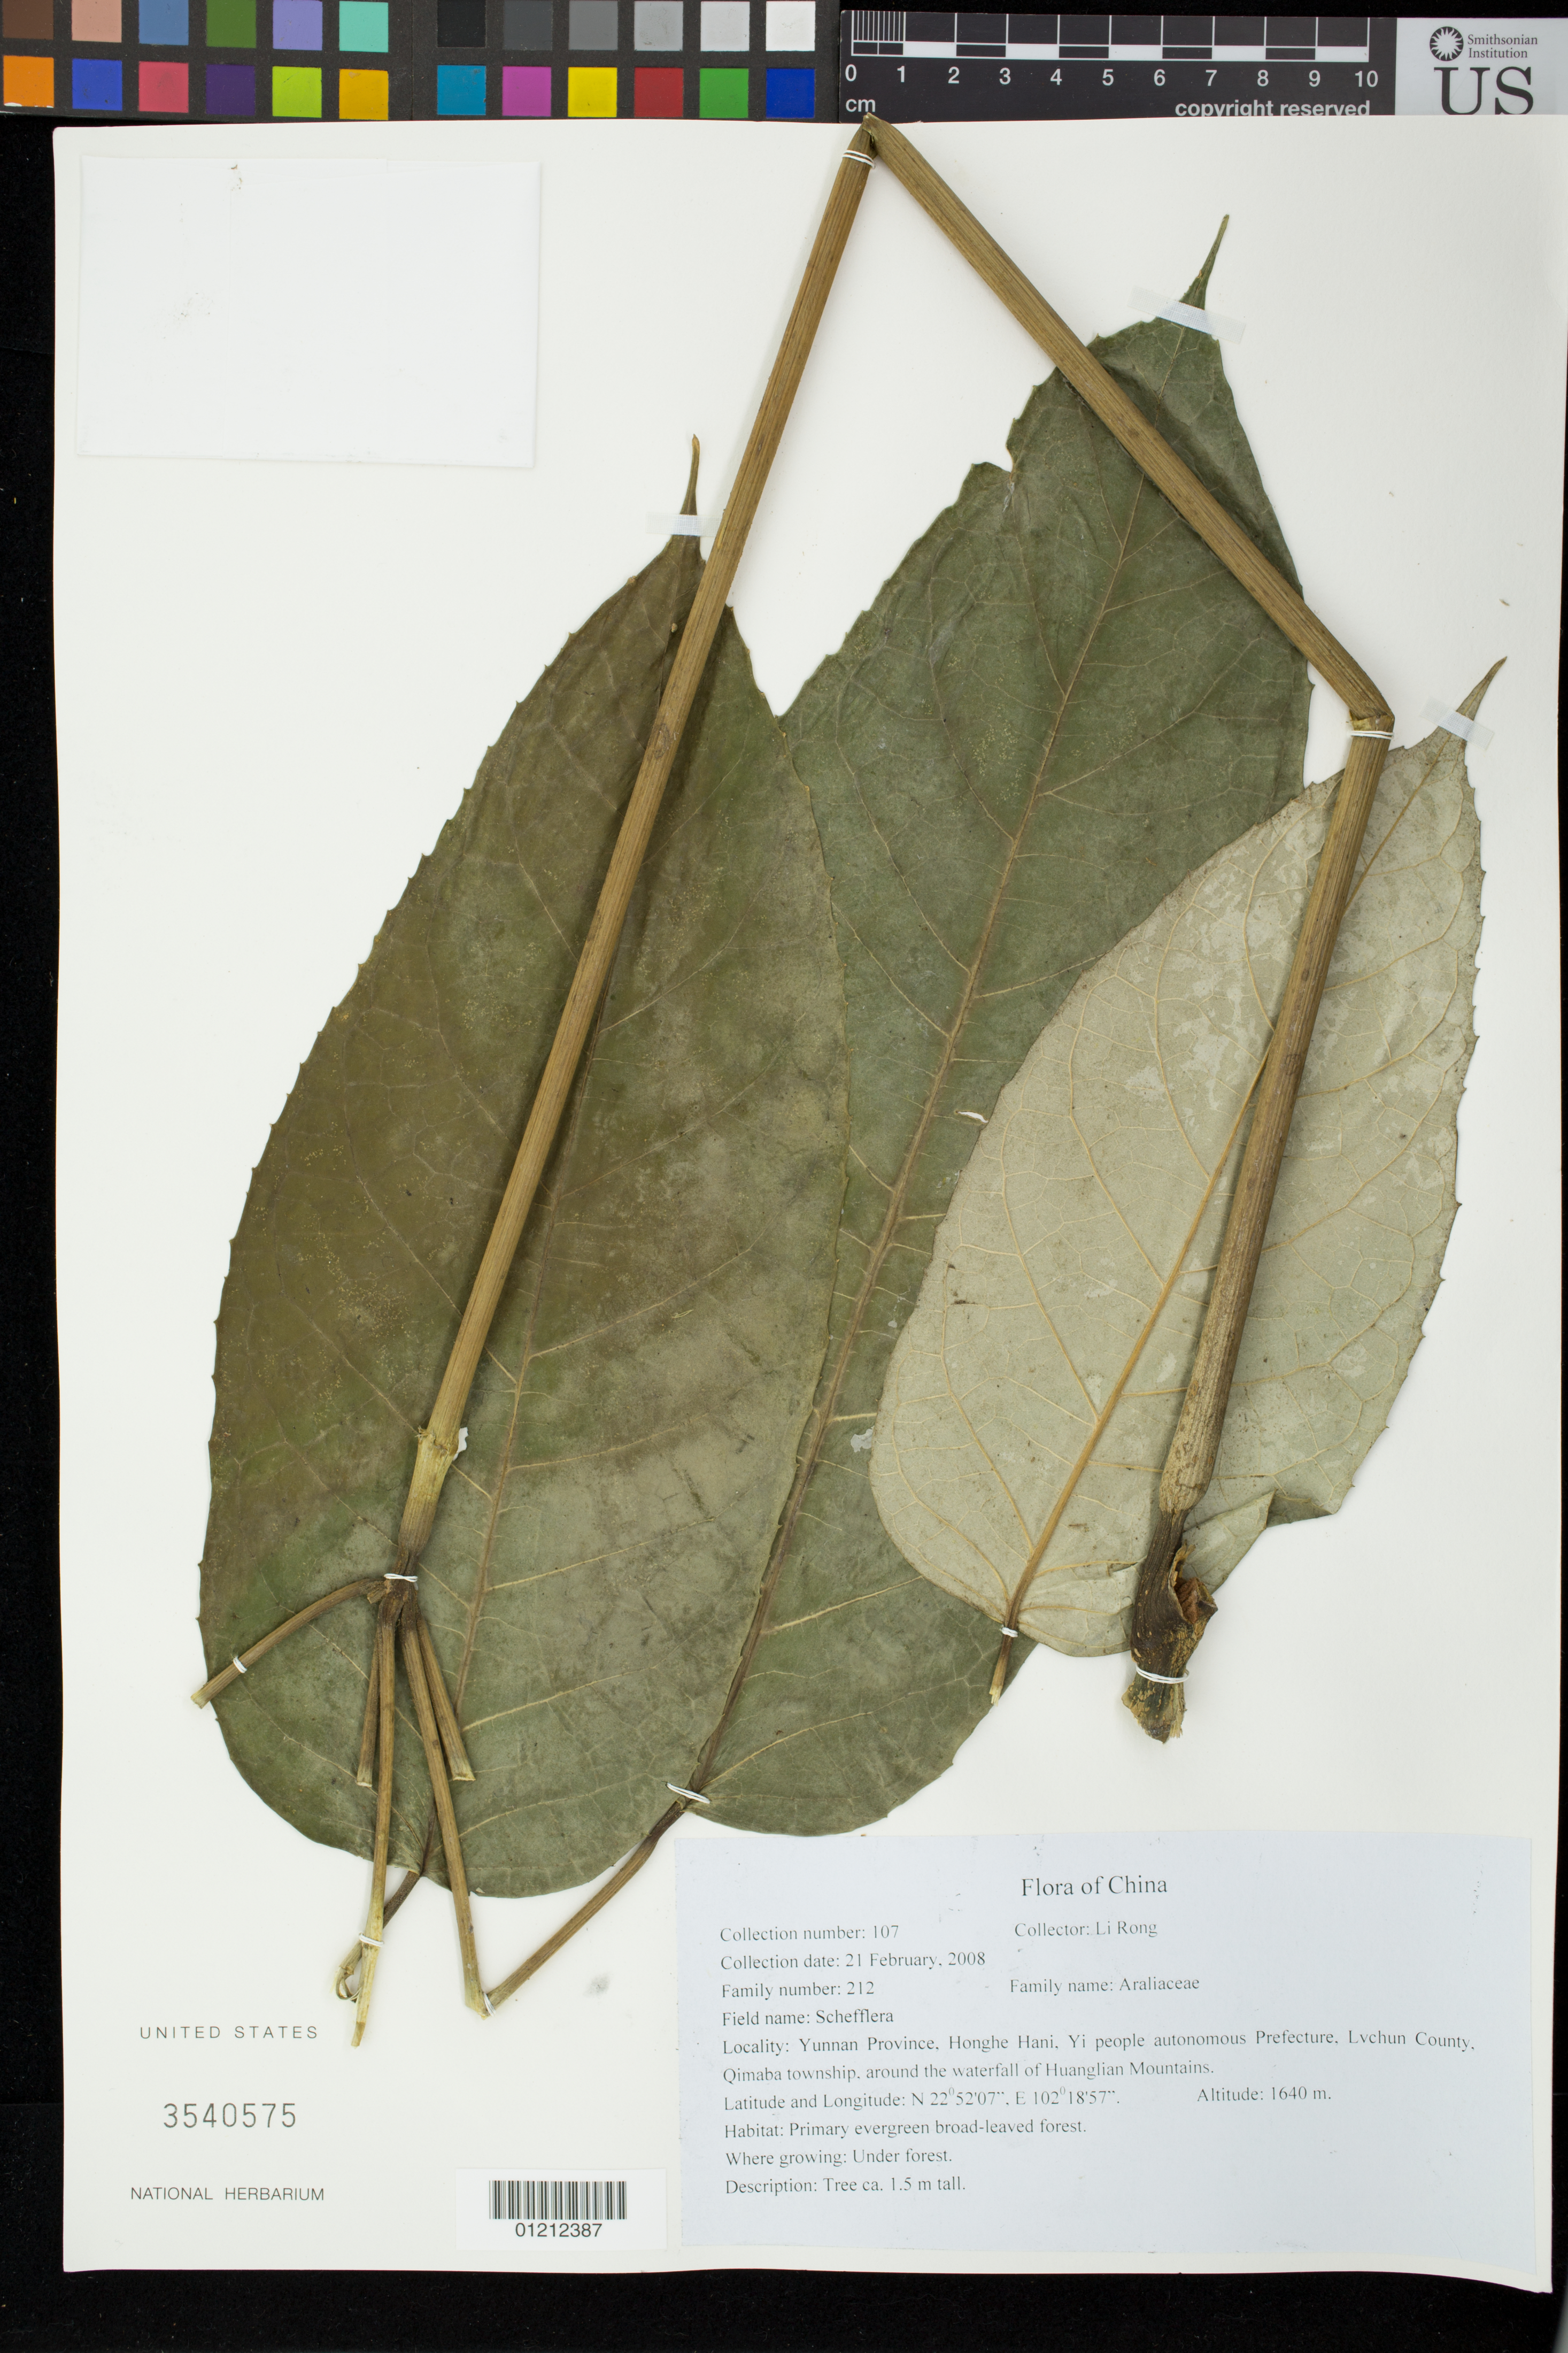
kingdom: Plantae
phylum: Tracheophyta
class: Magnoliopsida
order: Apiales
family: Araliaceae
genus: Schefflera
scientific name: Schefflera sp.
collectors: R. Li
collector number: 107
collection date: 2008-02-21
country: China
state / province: Yunnan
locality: Honghe Hani, Yi people autonomous Prefecture, Lvchun County, Qimaba township, around the waterfall of Huanglian Mountains.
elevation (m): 1640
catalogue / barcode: US 3540575